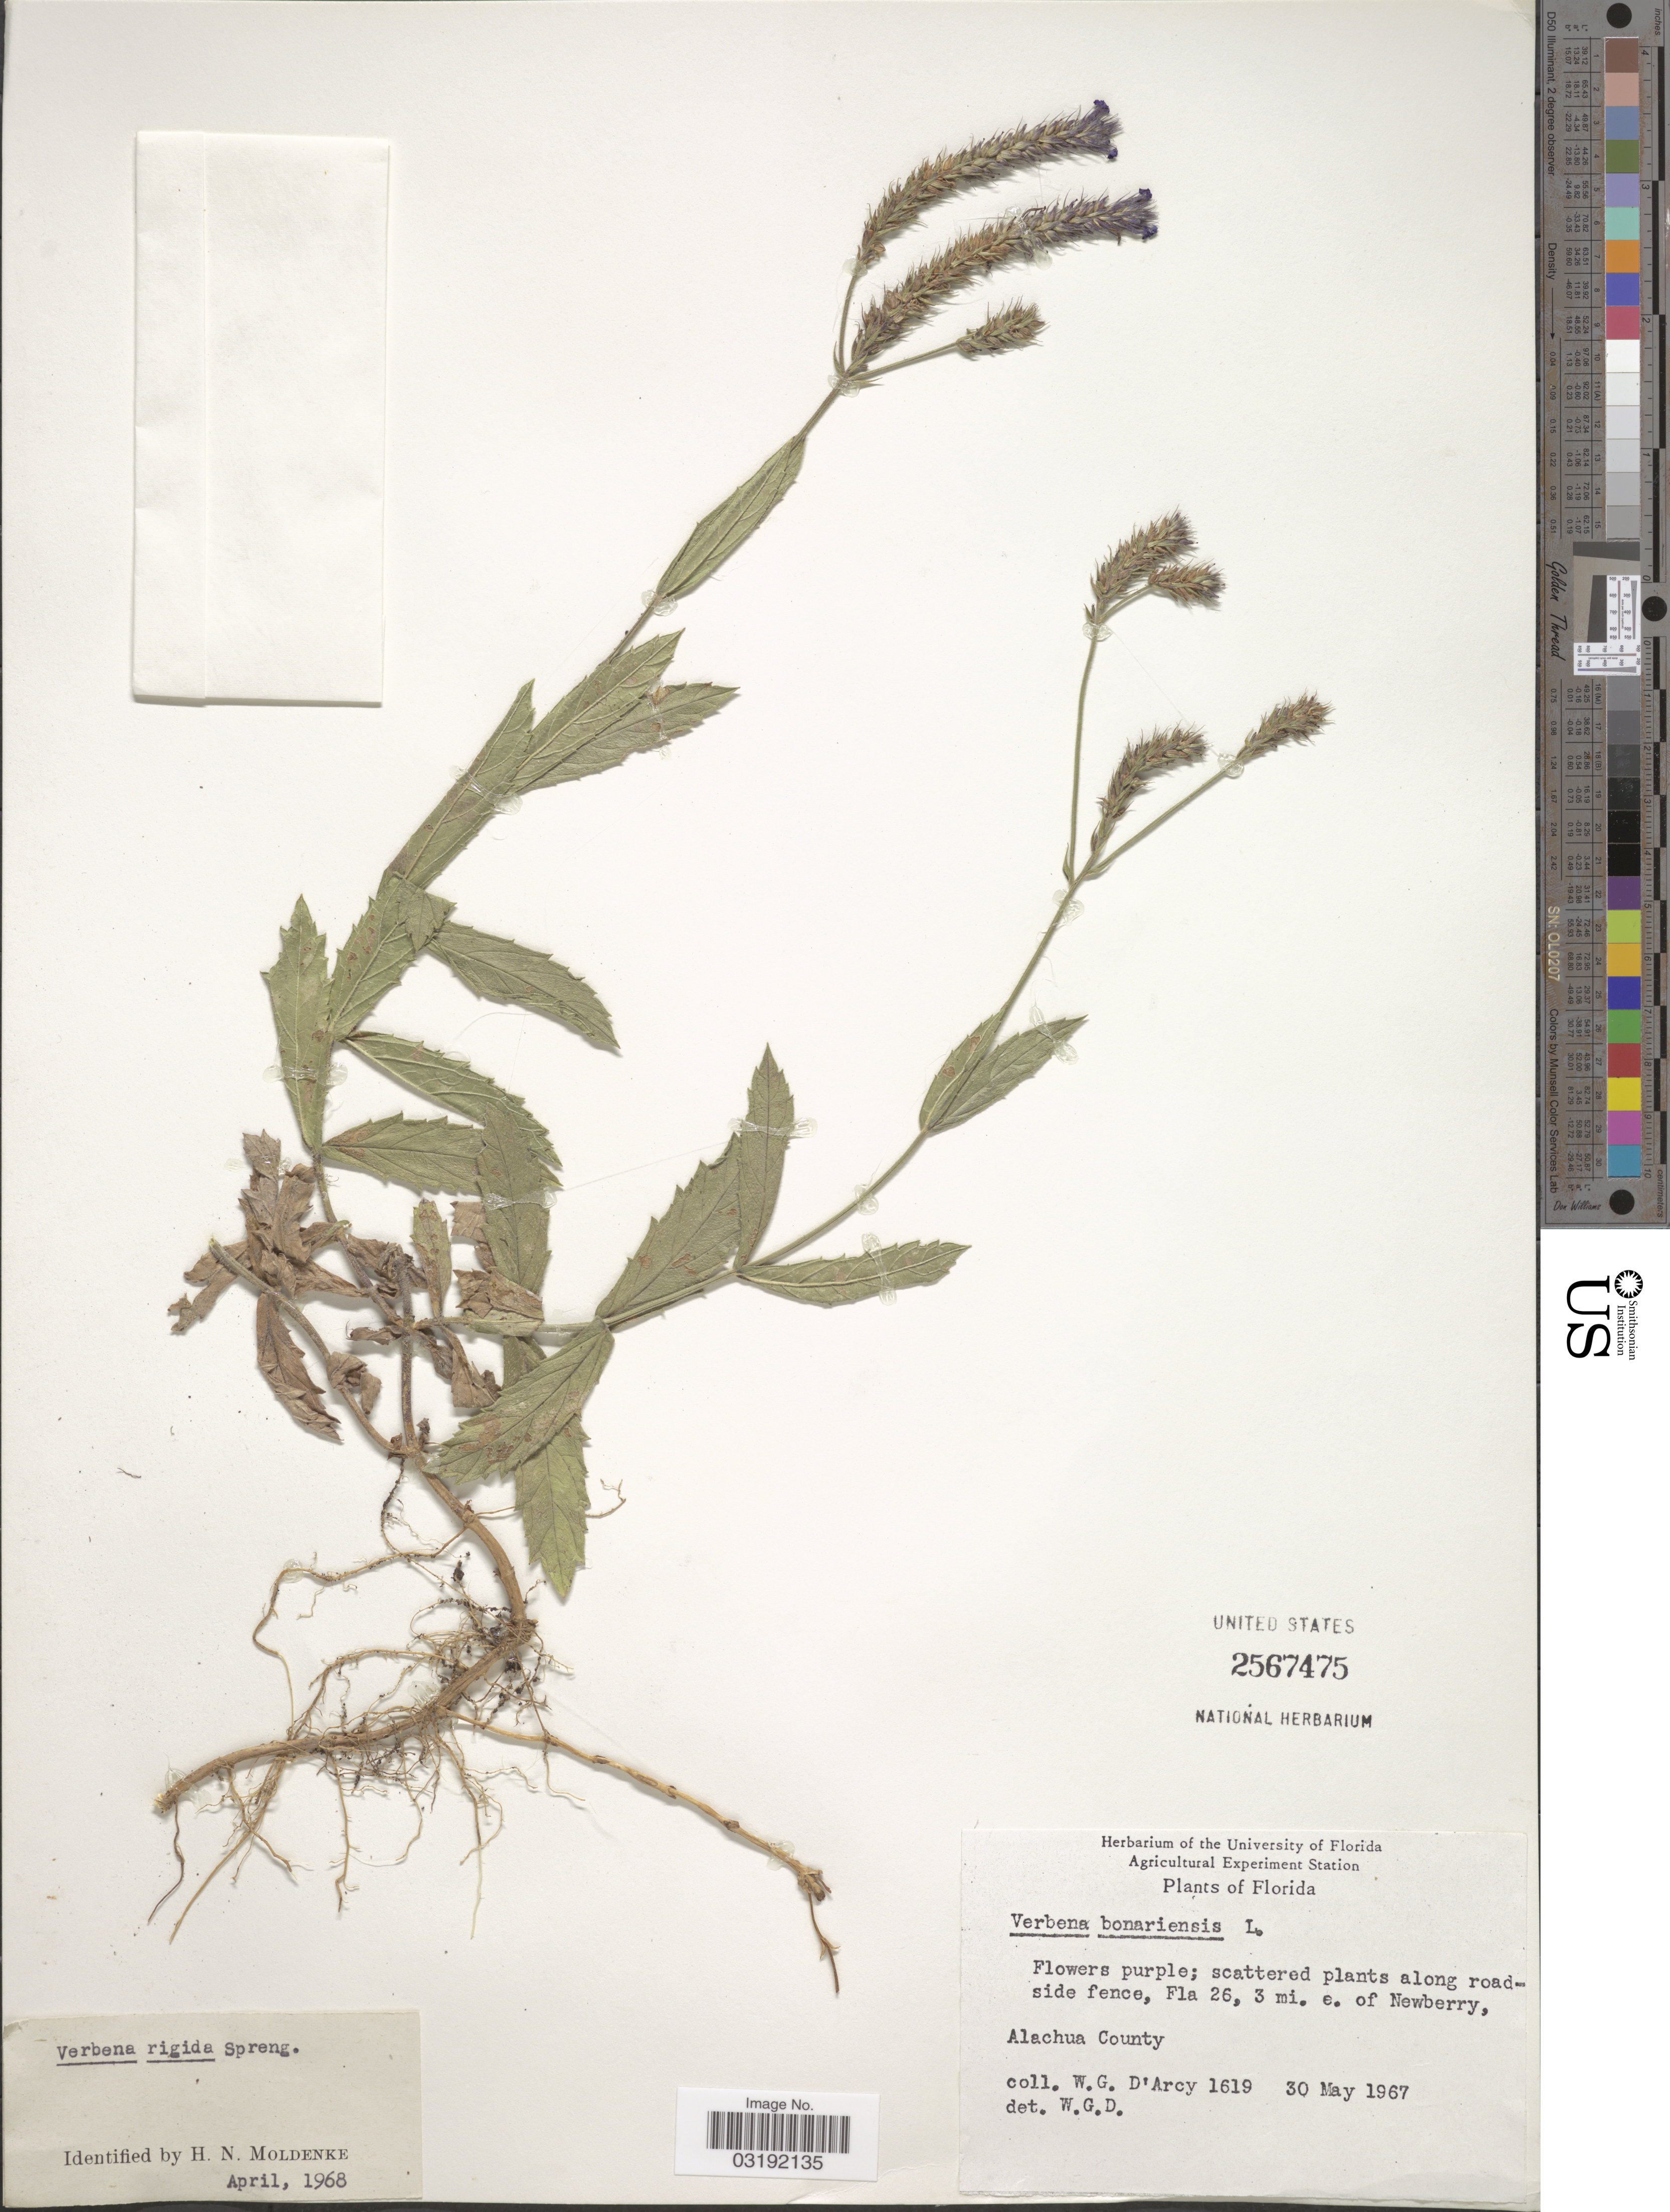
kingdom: Plantae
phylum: Tracheophyta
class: Magnoliopsida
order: Lamiales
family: Verbenaceae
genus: Verbena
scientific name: Verbena rigida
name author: Spreng.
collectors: W. G. D'Arcy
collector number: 1619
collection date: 1967-05-30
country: United States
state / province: Florida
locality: Scattered plants along roadside fence, Fla 26, 3 mi. e. of Newberry, Alachua County.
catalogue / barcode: US 2567475